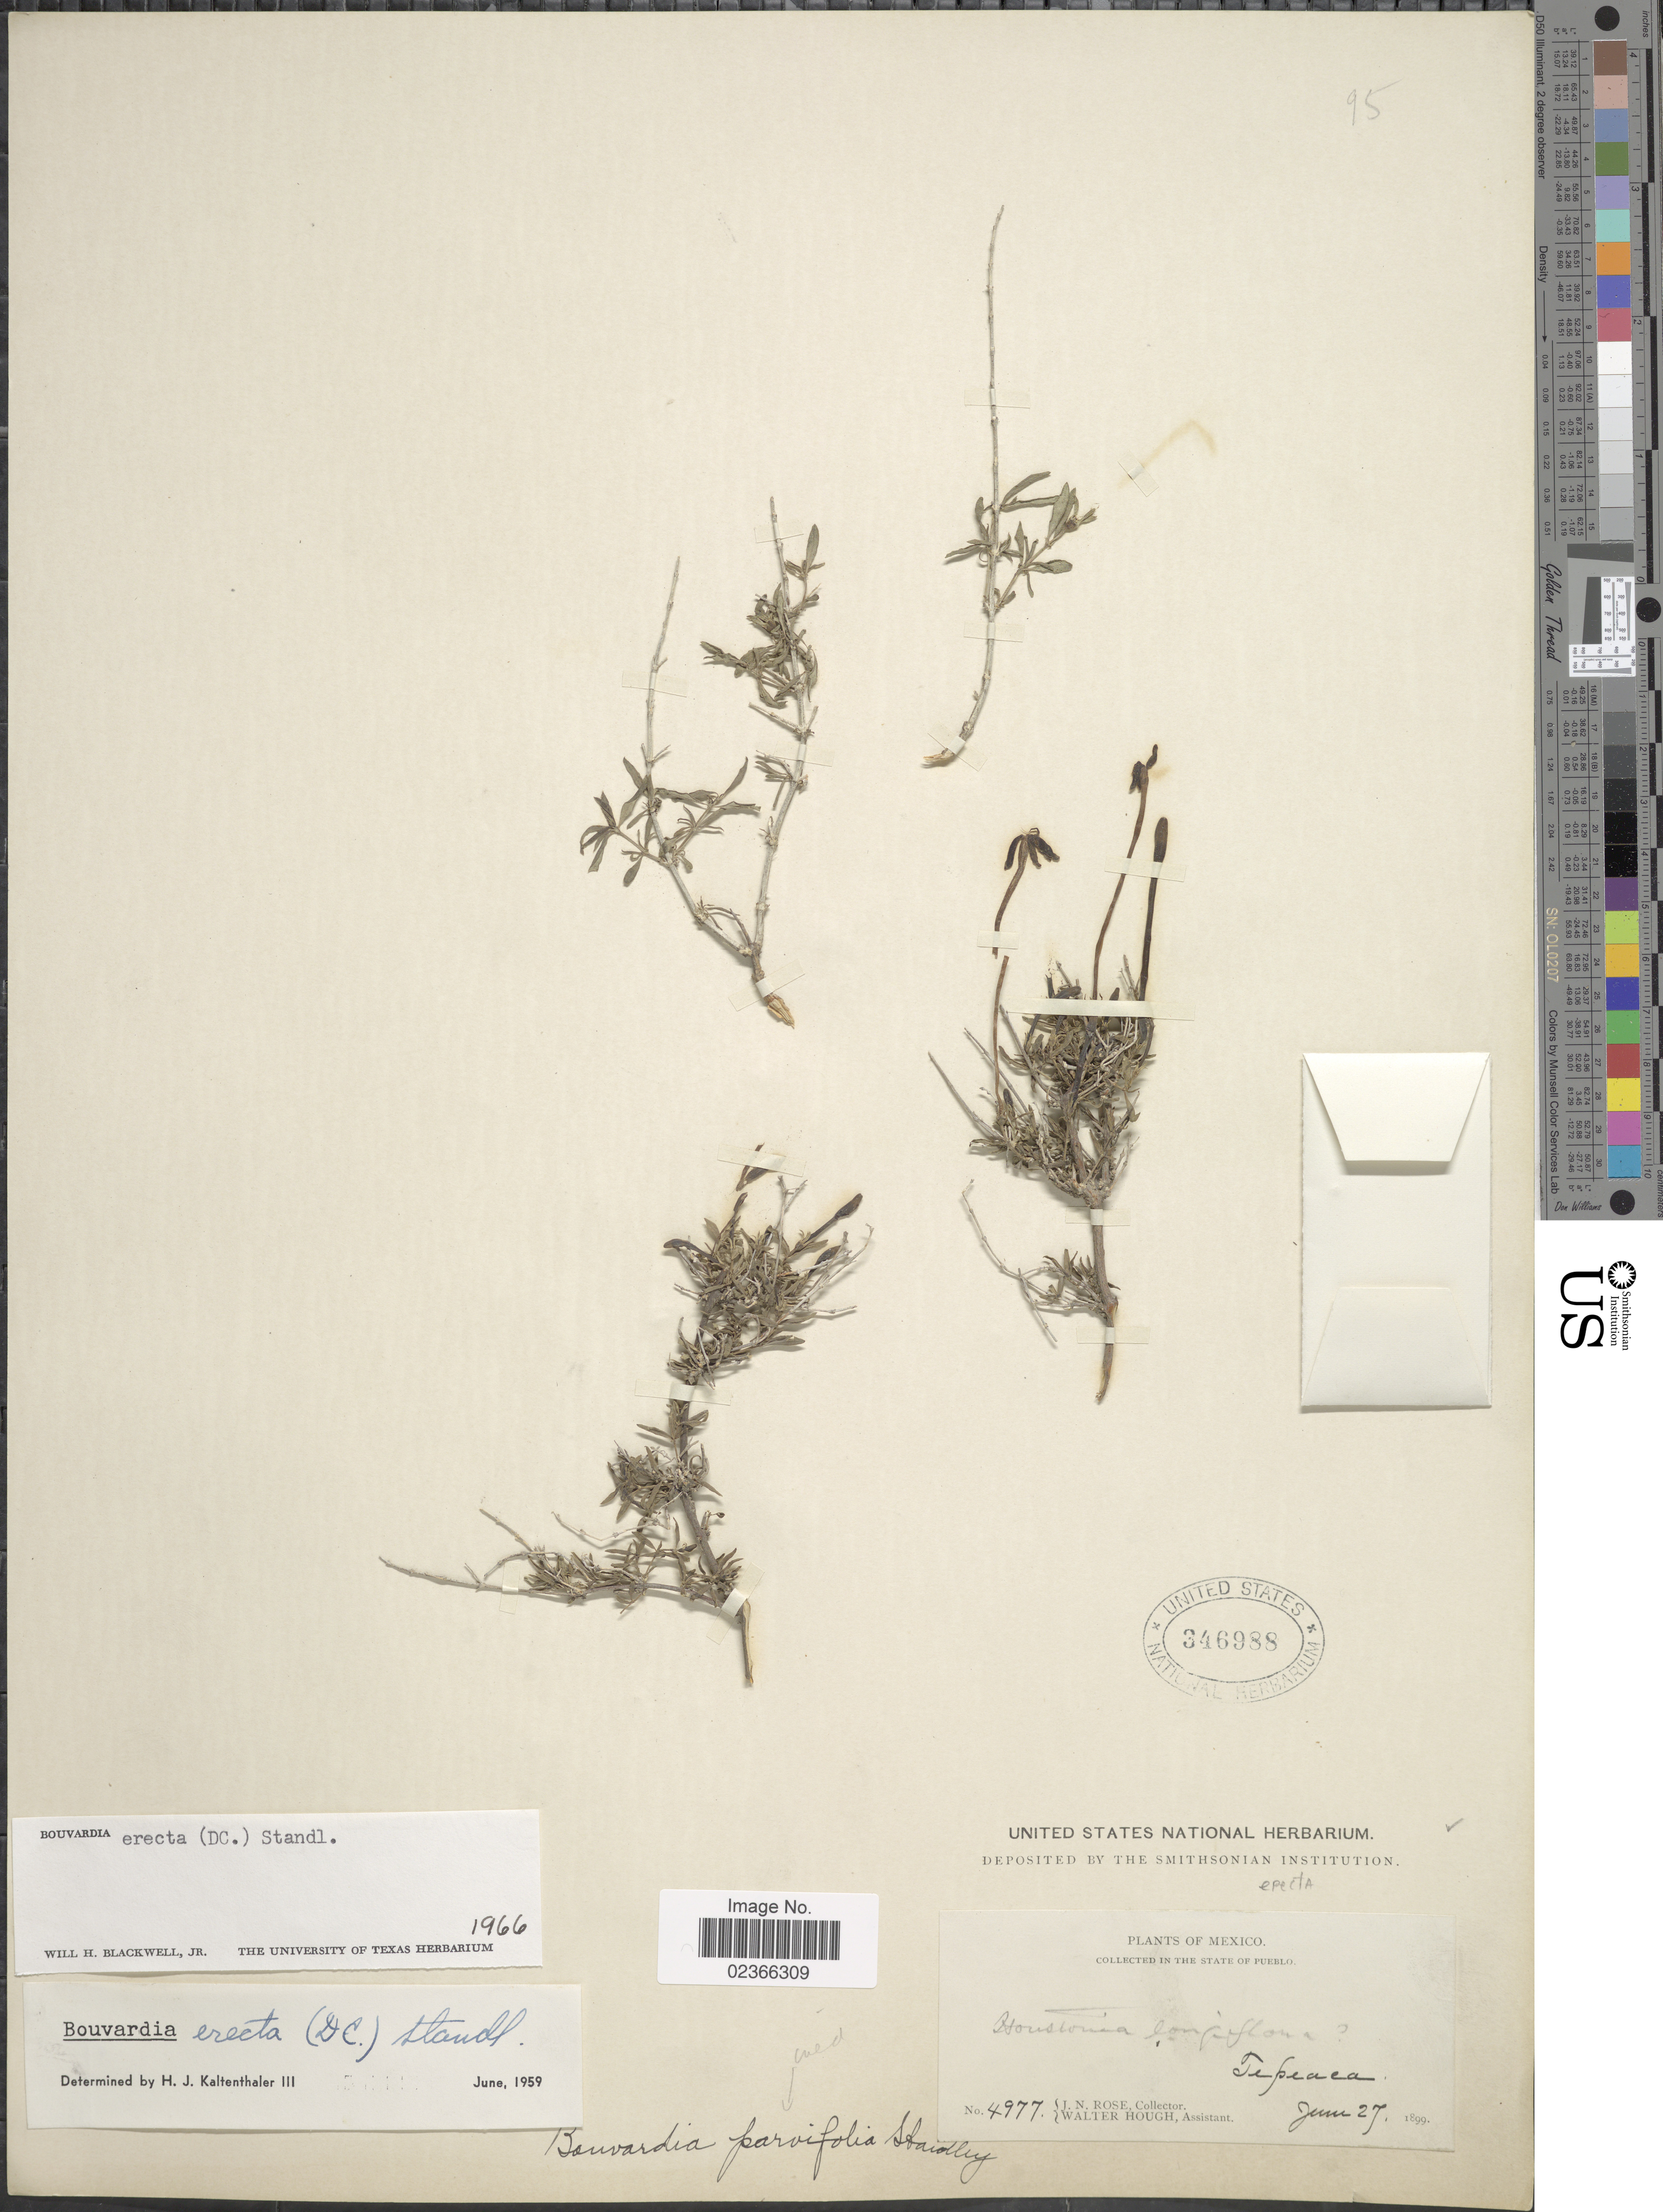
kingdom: Plantae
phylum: Tracheophyta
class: Magnoliopsida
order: Gentianales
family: Rubiaceae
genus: Bouvardia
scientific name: Bouvardia erecta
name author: (DC.) Standl.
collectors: J. N. Rose & W. Hough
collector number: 4977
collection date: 1899-06-27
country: Mexico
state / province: Puebla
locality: State of Pueblo. Tepeaca.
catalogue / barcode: US 346988